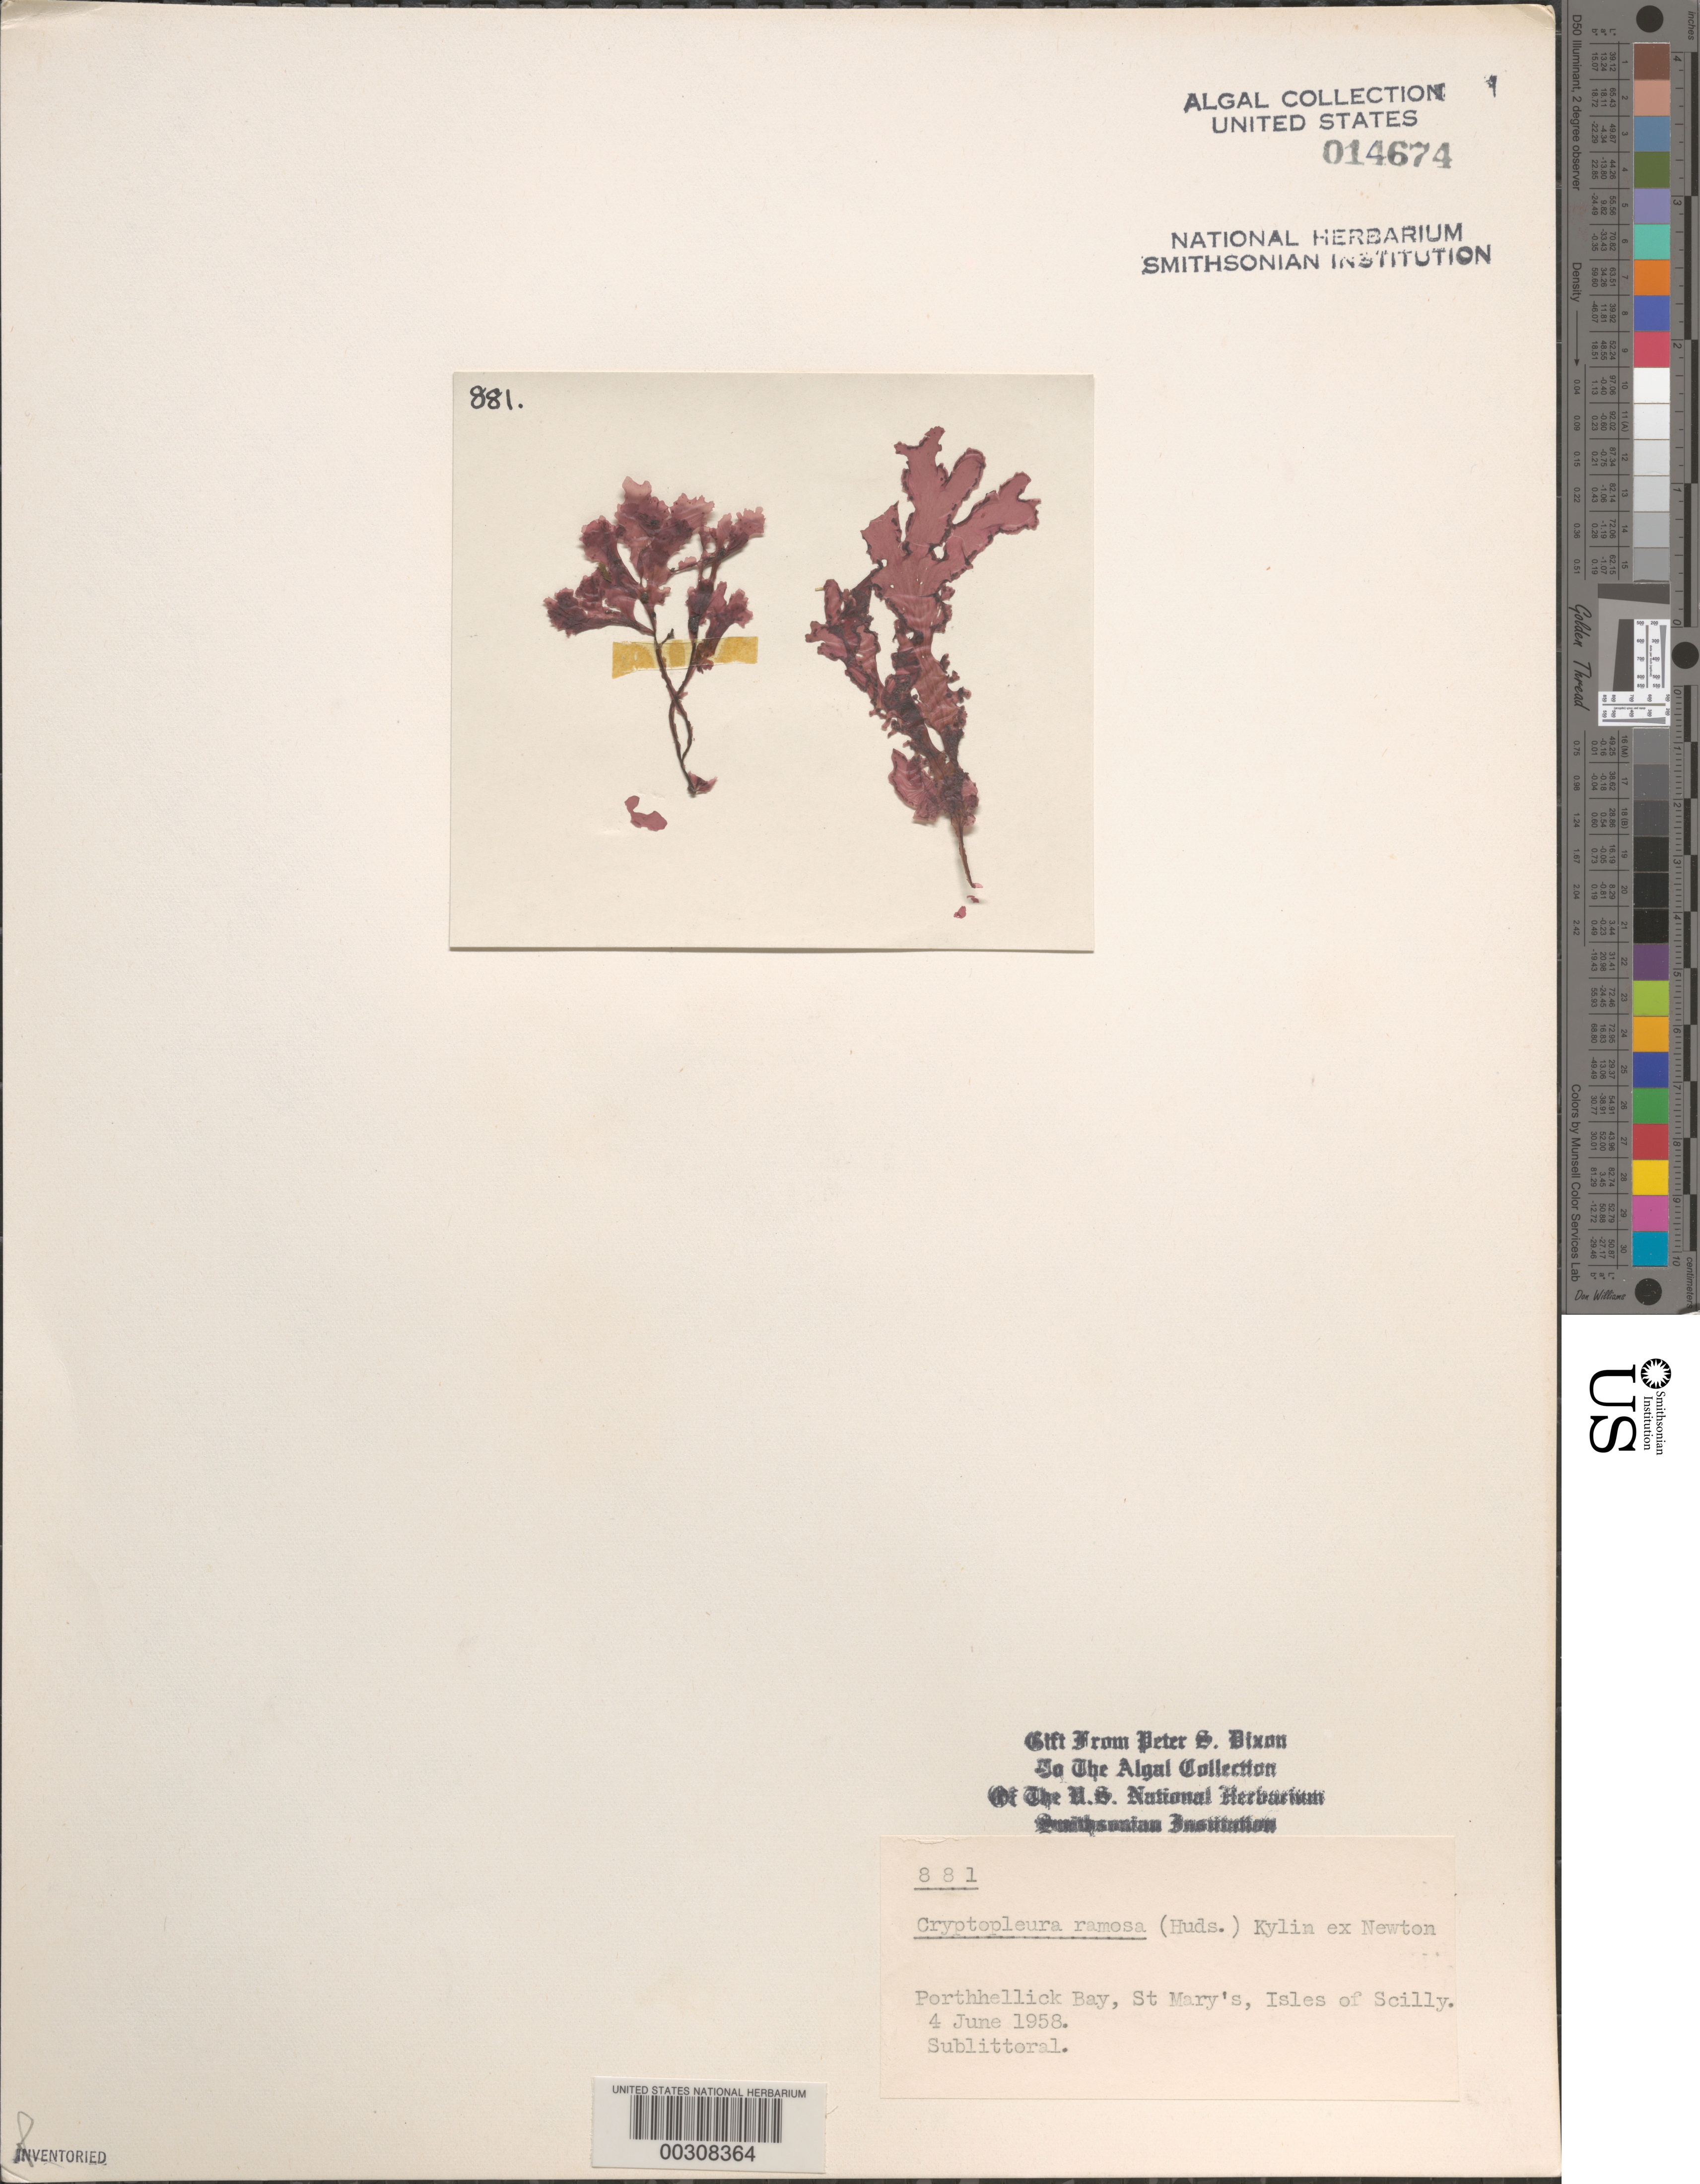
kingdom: Plantae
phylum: Rhodophyta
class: Florideophyceae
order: Ceramiales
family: Delesseriaceae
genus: Cryptopleura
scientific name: Cryptopleura ramosa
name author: (Huds.) L.M. Newton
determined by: Dixon, P. S.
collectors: P. S. Dixon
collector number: PSD 881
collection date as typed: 04 Jun 1958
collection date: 1958-06-04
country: United Kingdom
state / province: England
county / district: Council of the Isles of Scilly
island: St. Mary's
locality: Porth Hellick (Porthhellick Bay)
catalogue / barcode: US 14674